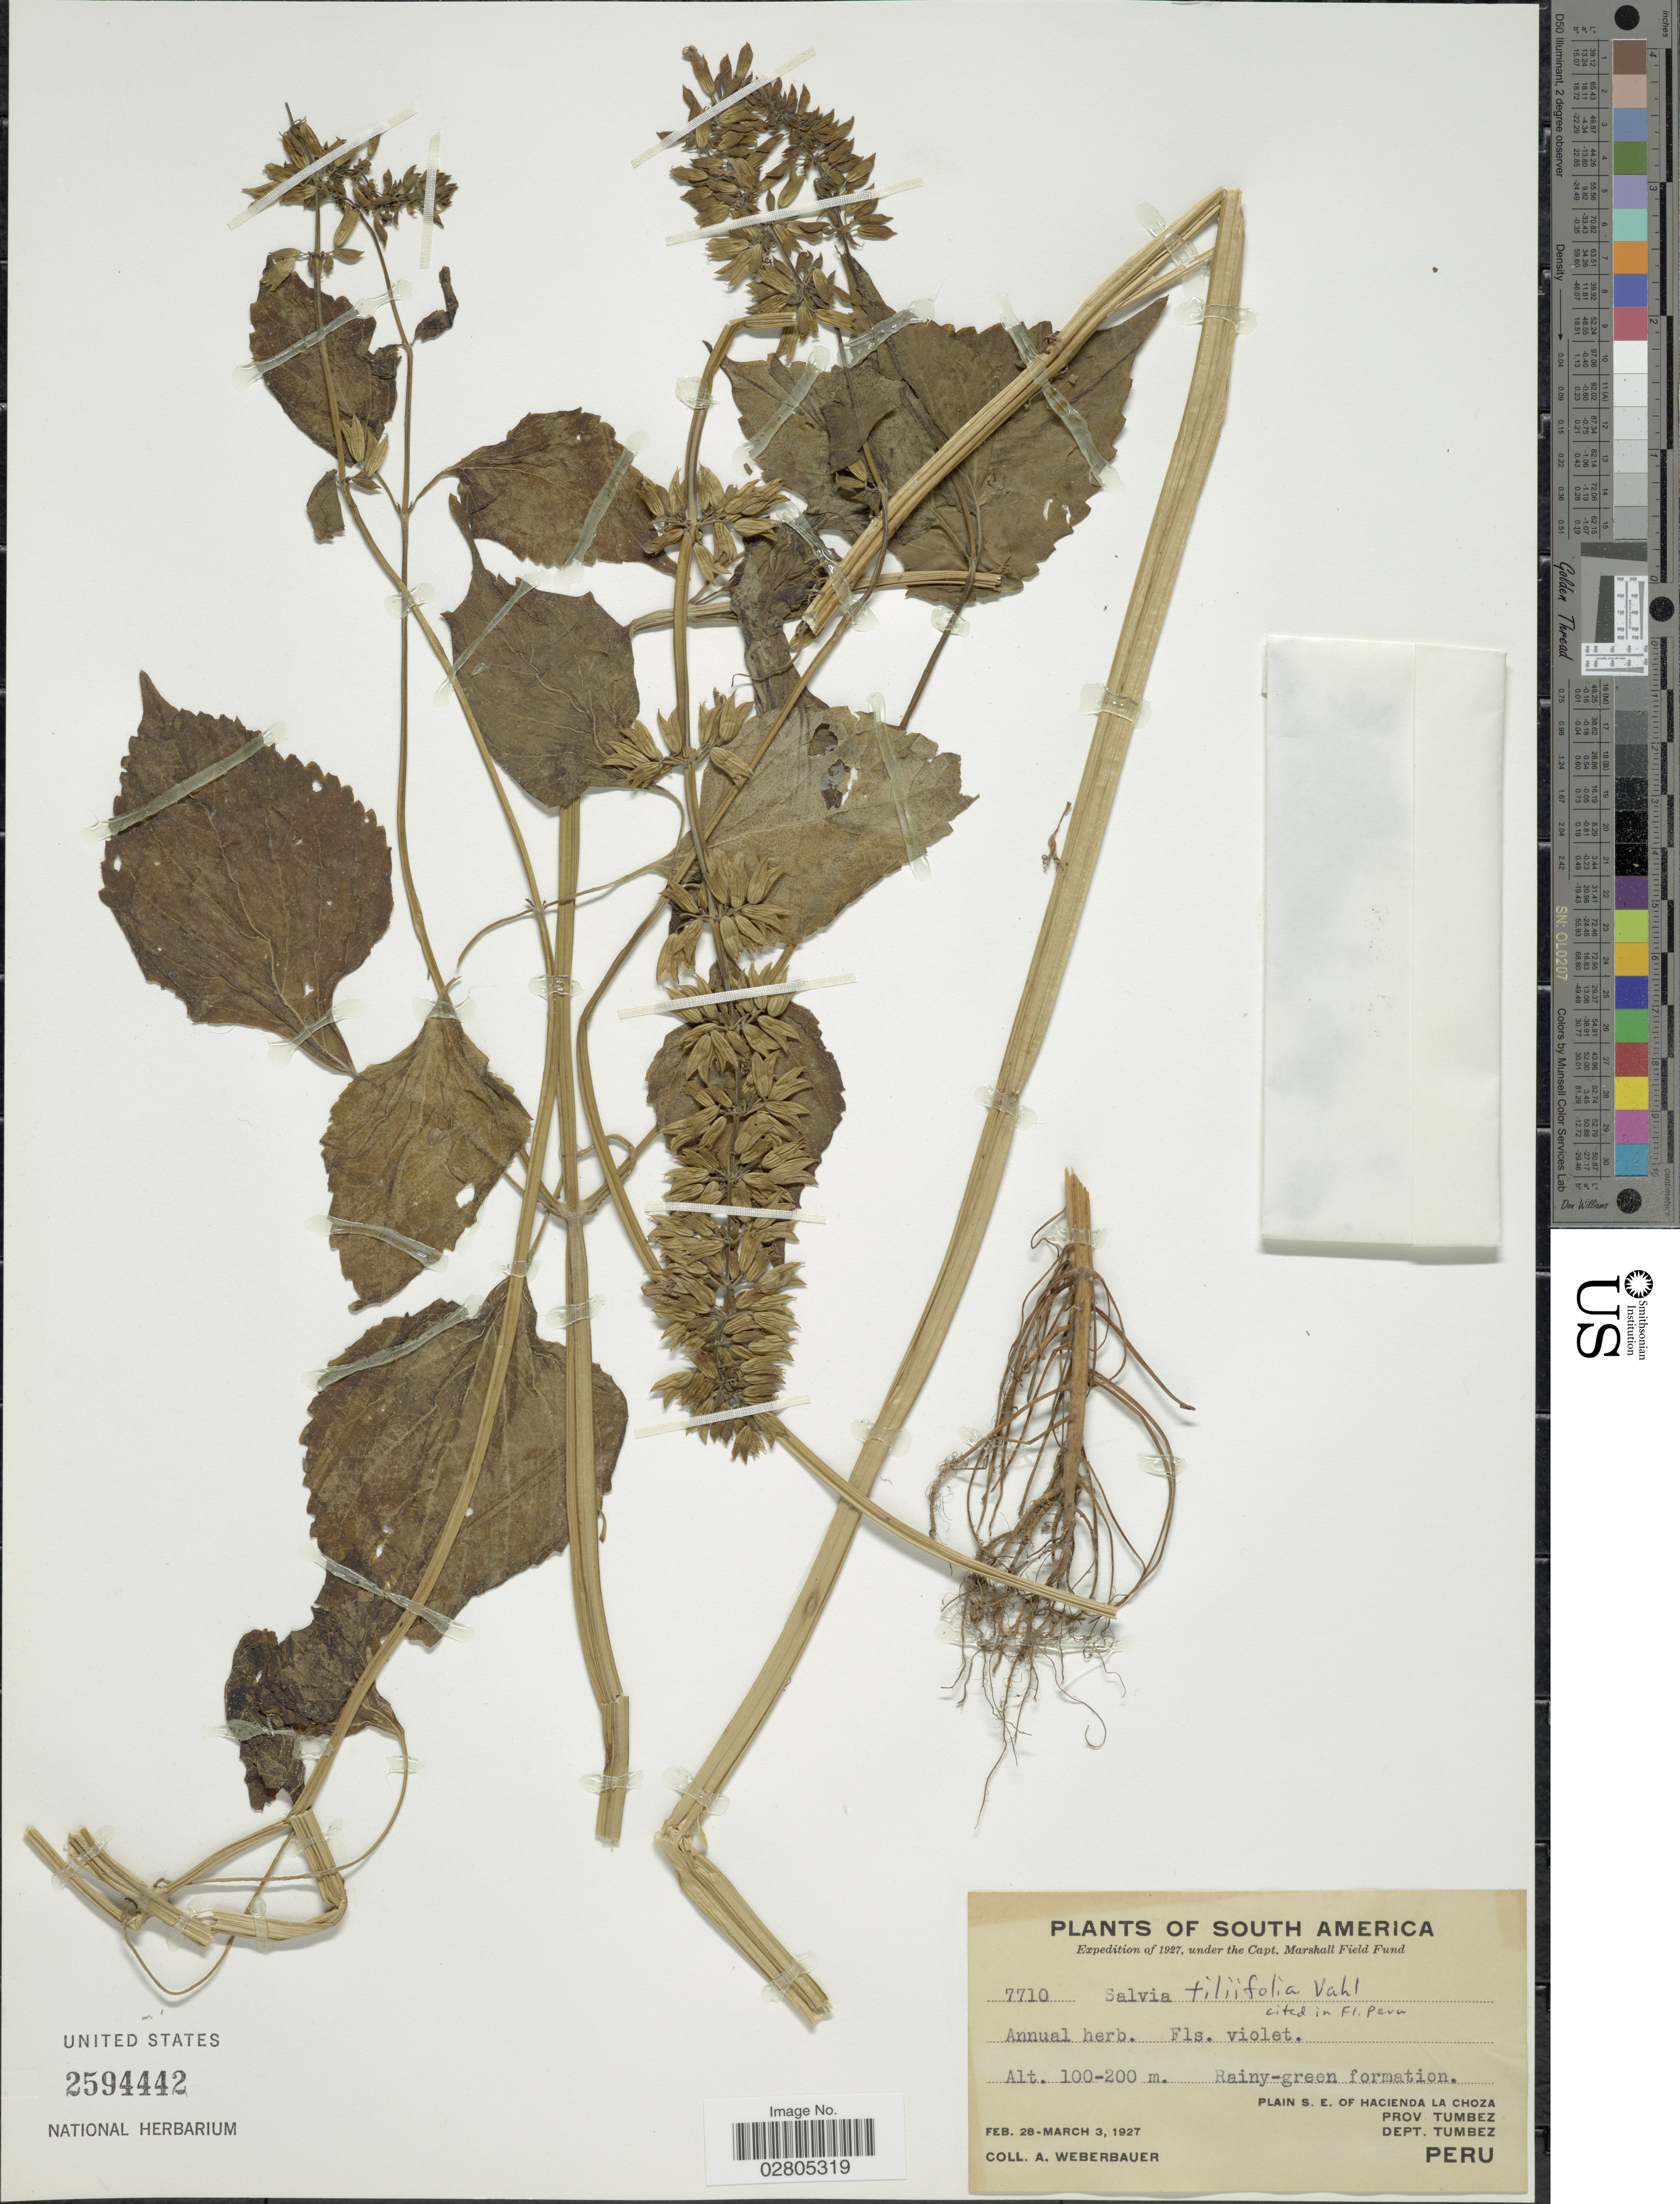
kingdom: Plantae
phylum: Tracheophyta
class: Magnoliopsida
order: Lamiales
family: Lamiaceae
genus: Salvia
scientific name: Salvia tiliifolia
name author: Vahl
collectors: A. Weberbauer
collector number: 7710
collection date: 1927-02-28/1927-03-03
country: Peru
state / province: Tumbes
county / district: Tumbes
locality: Plain S.E. of Hacienda La Choza, Prov. Tumbez, Dept. Tumbez.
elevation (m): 100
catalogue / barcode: US 2594442